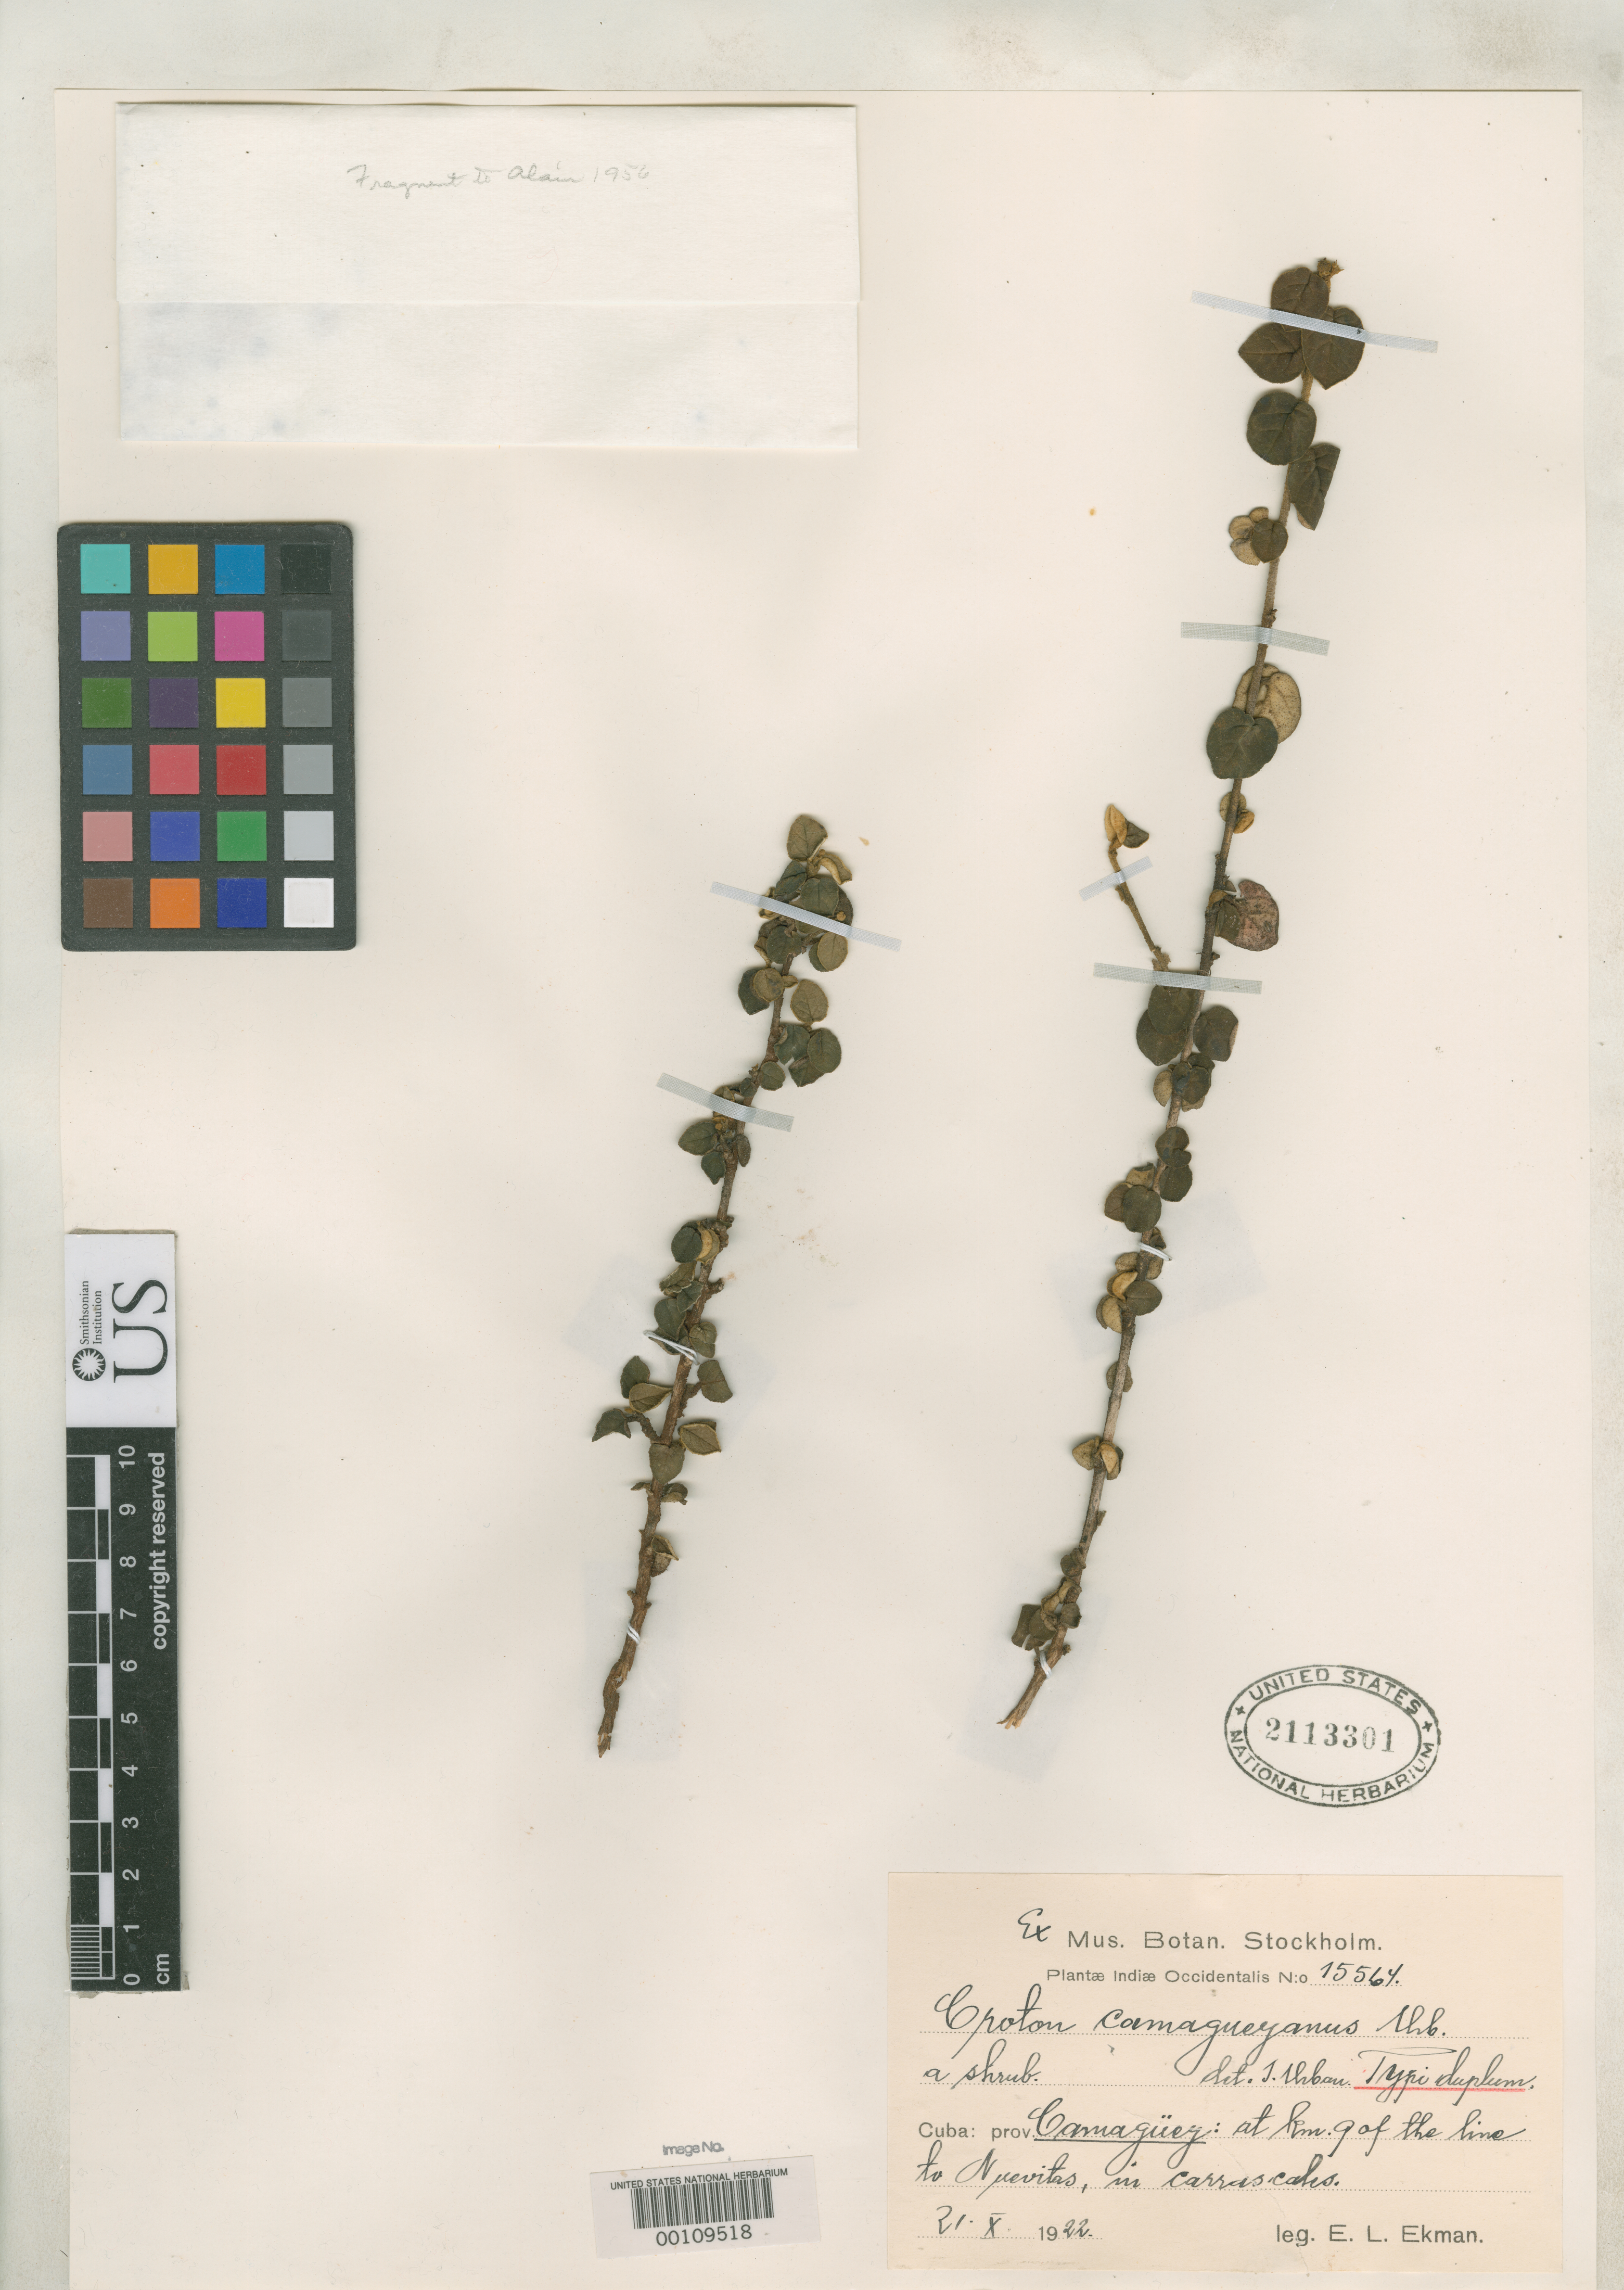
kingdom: Plantae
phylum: Tracheophyta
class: Magnoliopsida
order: Malpighiales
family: Euphorbiaceae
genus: Croton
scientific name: Croton camagueyanus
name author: Urb.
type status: Syntype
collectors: E. L. Ekman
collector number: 15564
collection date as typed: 21 Oct 1922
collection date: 1922-10-21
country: Cuba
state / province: Camagüey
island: Greater Antilles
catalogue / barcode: US 2113301